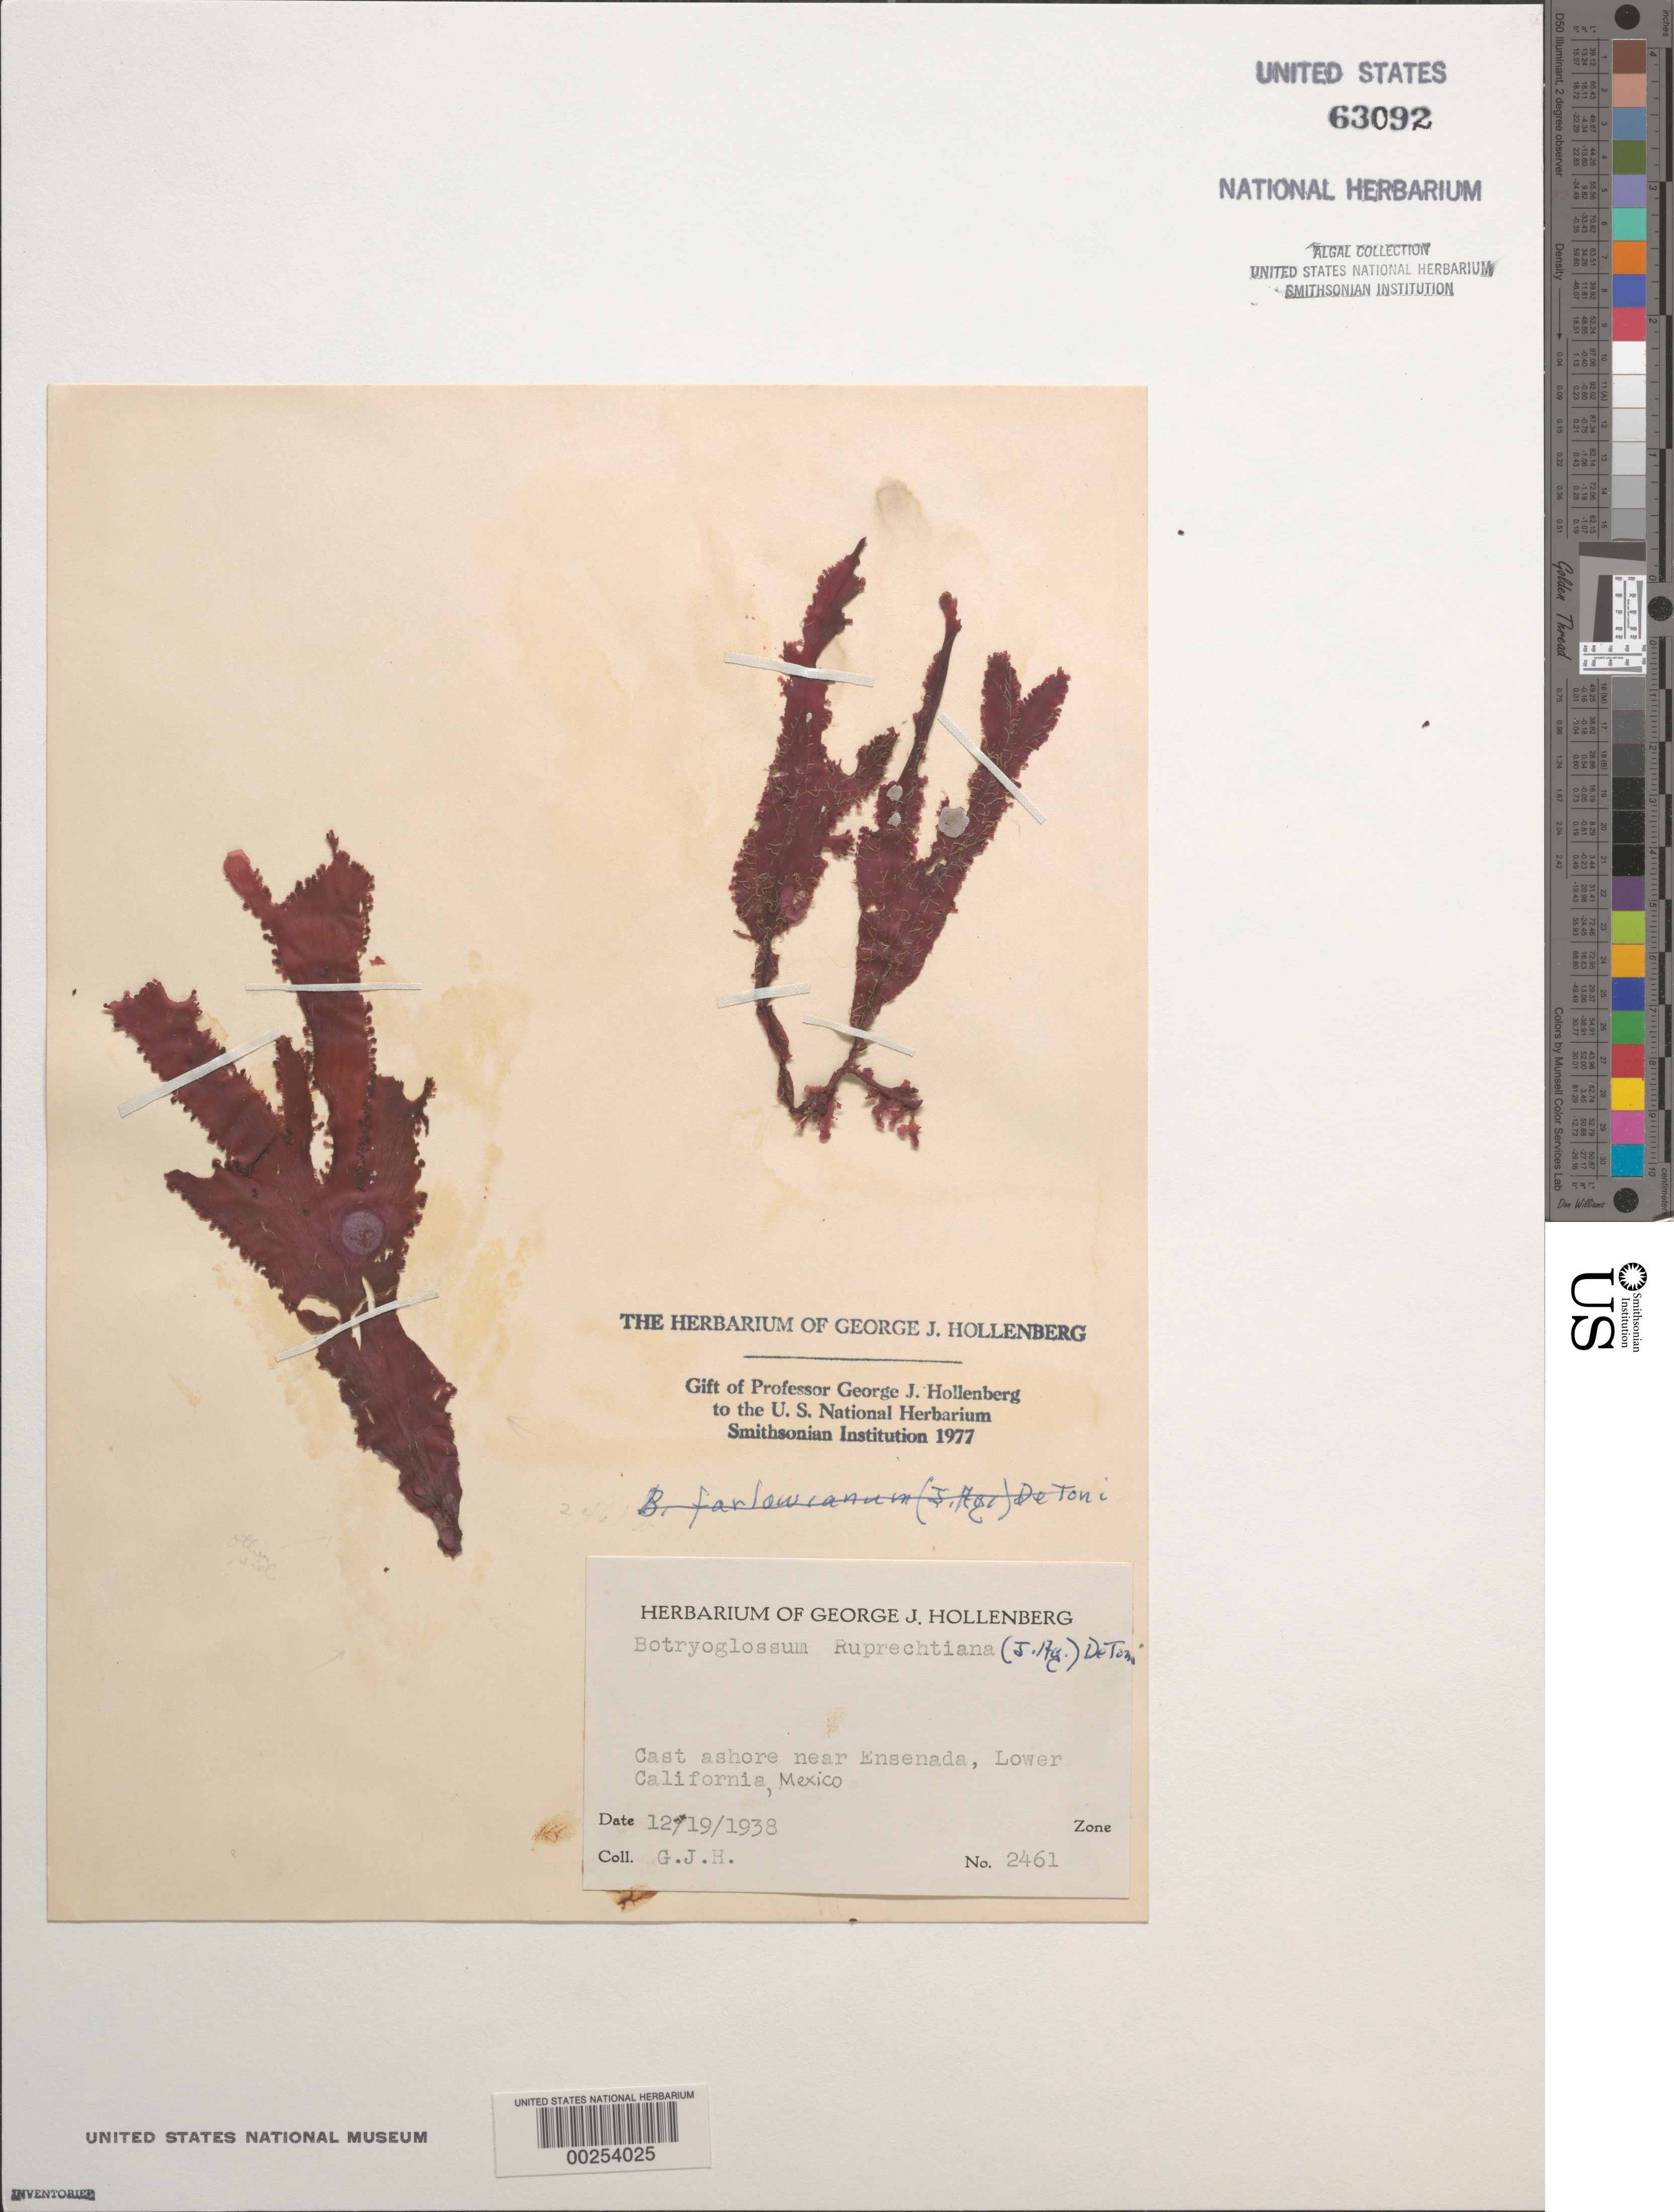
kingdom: Plantae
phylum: Rhodophyta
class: Florideophyceae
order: Ceramiales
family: Delesseriaceae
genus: Cryptopleura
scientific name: Cryptopleura ruprechtiana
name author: (J. Agardh) Kylin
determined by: Algae name updating Project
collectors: G. Hollenberg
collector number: GJH 2461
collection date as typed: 19 Dec 1938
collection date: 1938-12-19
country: Mexico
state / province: Baja California Norte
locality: Near Ensenada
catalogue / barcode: US 63092